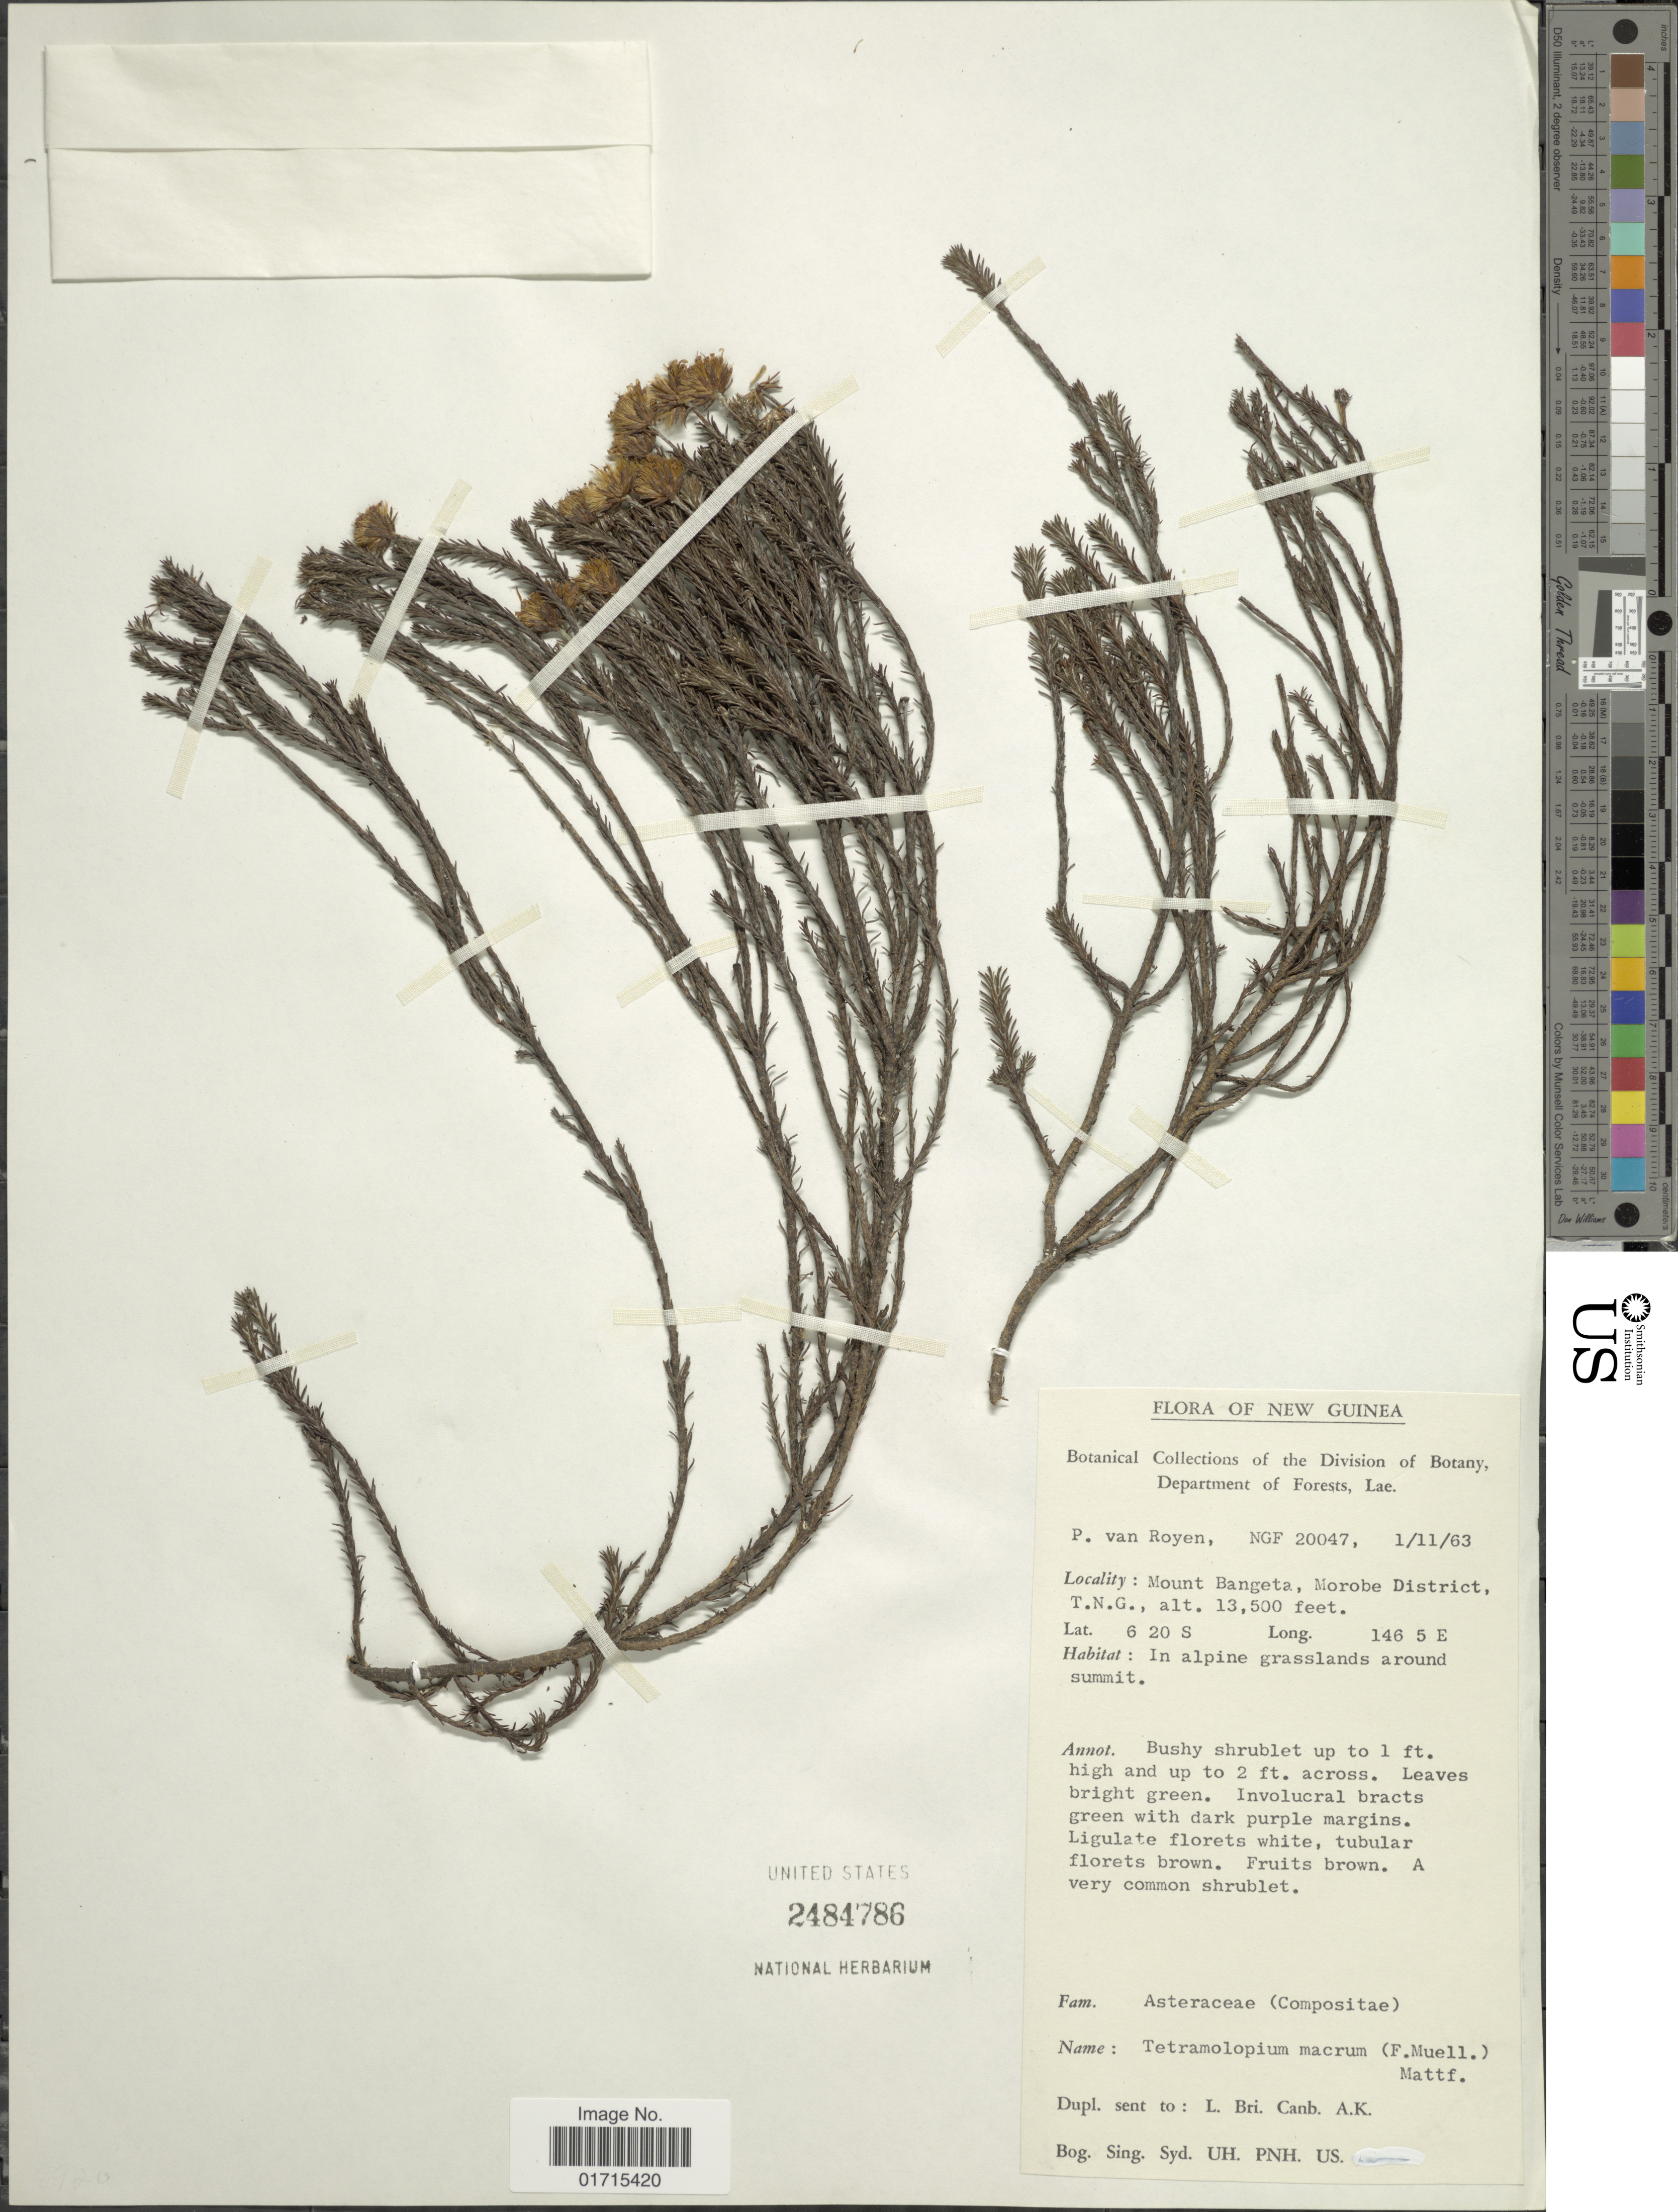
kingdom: Plantae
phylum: Tracheophyta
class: Magnoliopsida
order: Asterales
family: Asteraceae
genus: Tetramolopium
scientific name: Tetramolopium macrum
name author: (F. Muell.) Mattf.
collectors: P. van Royen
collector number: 20047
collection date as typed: Transcribed d/m/y: 1/11/63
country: Papua New Guinea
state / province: Morobe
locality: Moutn Bangeta, Morobe District, T. N. G. New Guinea.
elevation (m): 4115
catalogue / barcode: US 2484786